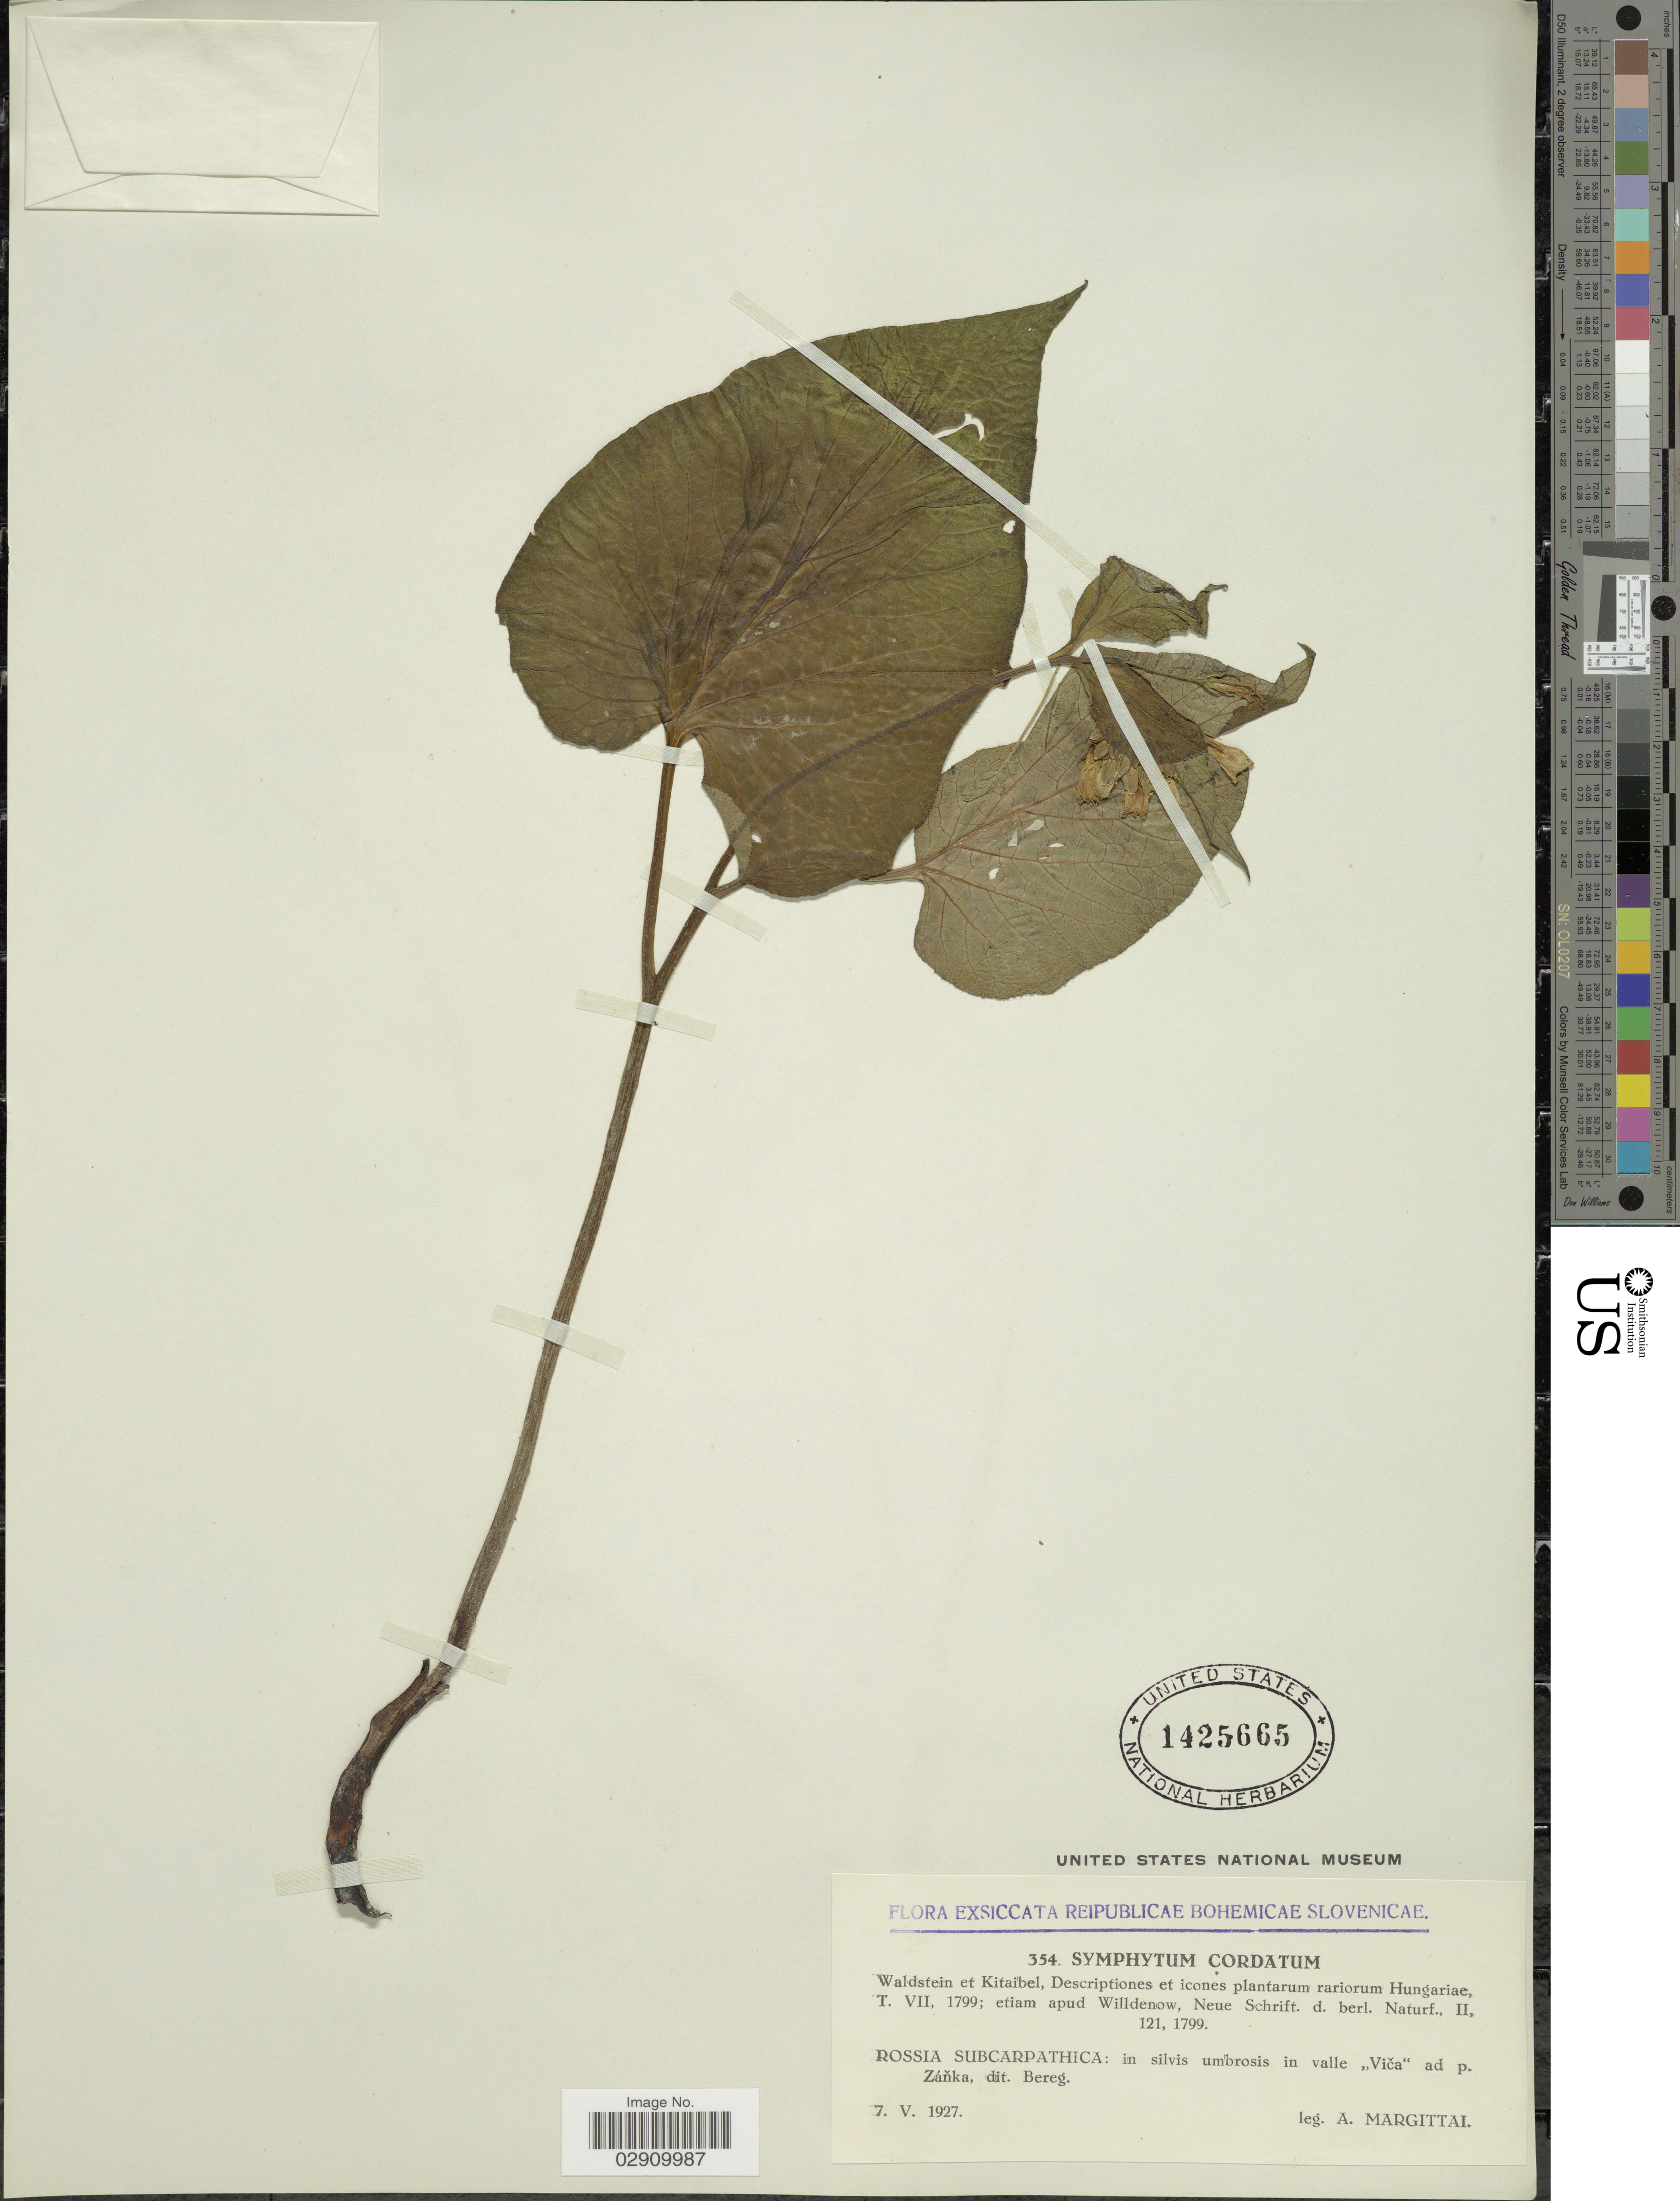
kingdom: Plantae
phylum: Tracheophyta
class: Magnoliopsida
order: Boraginales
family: Boraginaceae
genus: Symphytum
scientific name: Symphytum cordatum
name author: Waldst. & Kit.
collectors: A. Margittai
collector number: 354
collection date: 1927-05-07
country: Hungary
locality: Rossia Subcarpathica, in silvis umbrosis in valle "Vica" ad p. Zanka, dit. Bereg.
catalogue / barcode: US 1425665